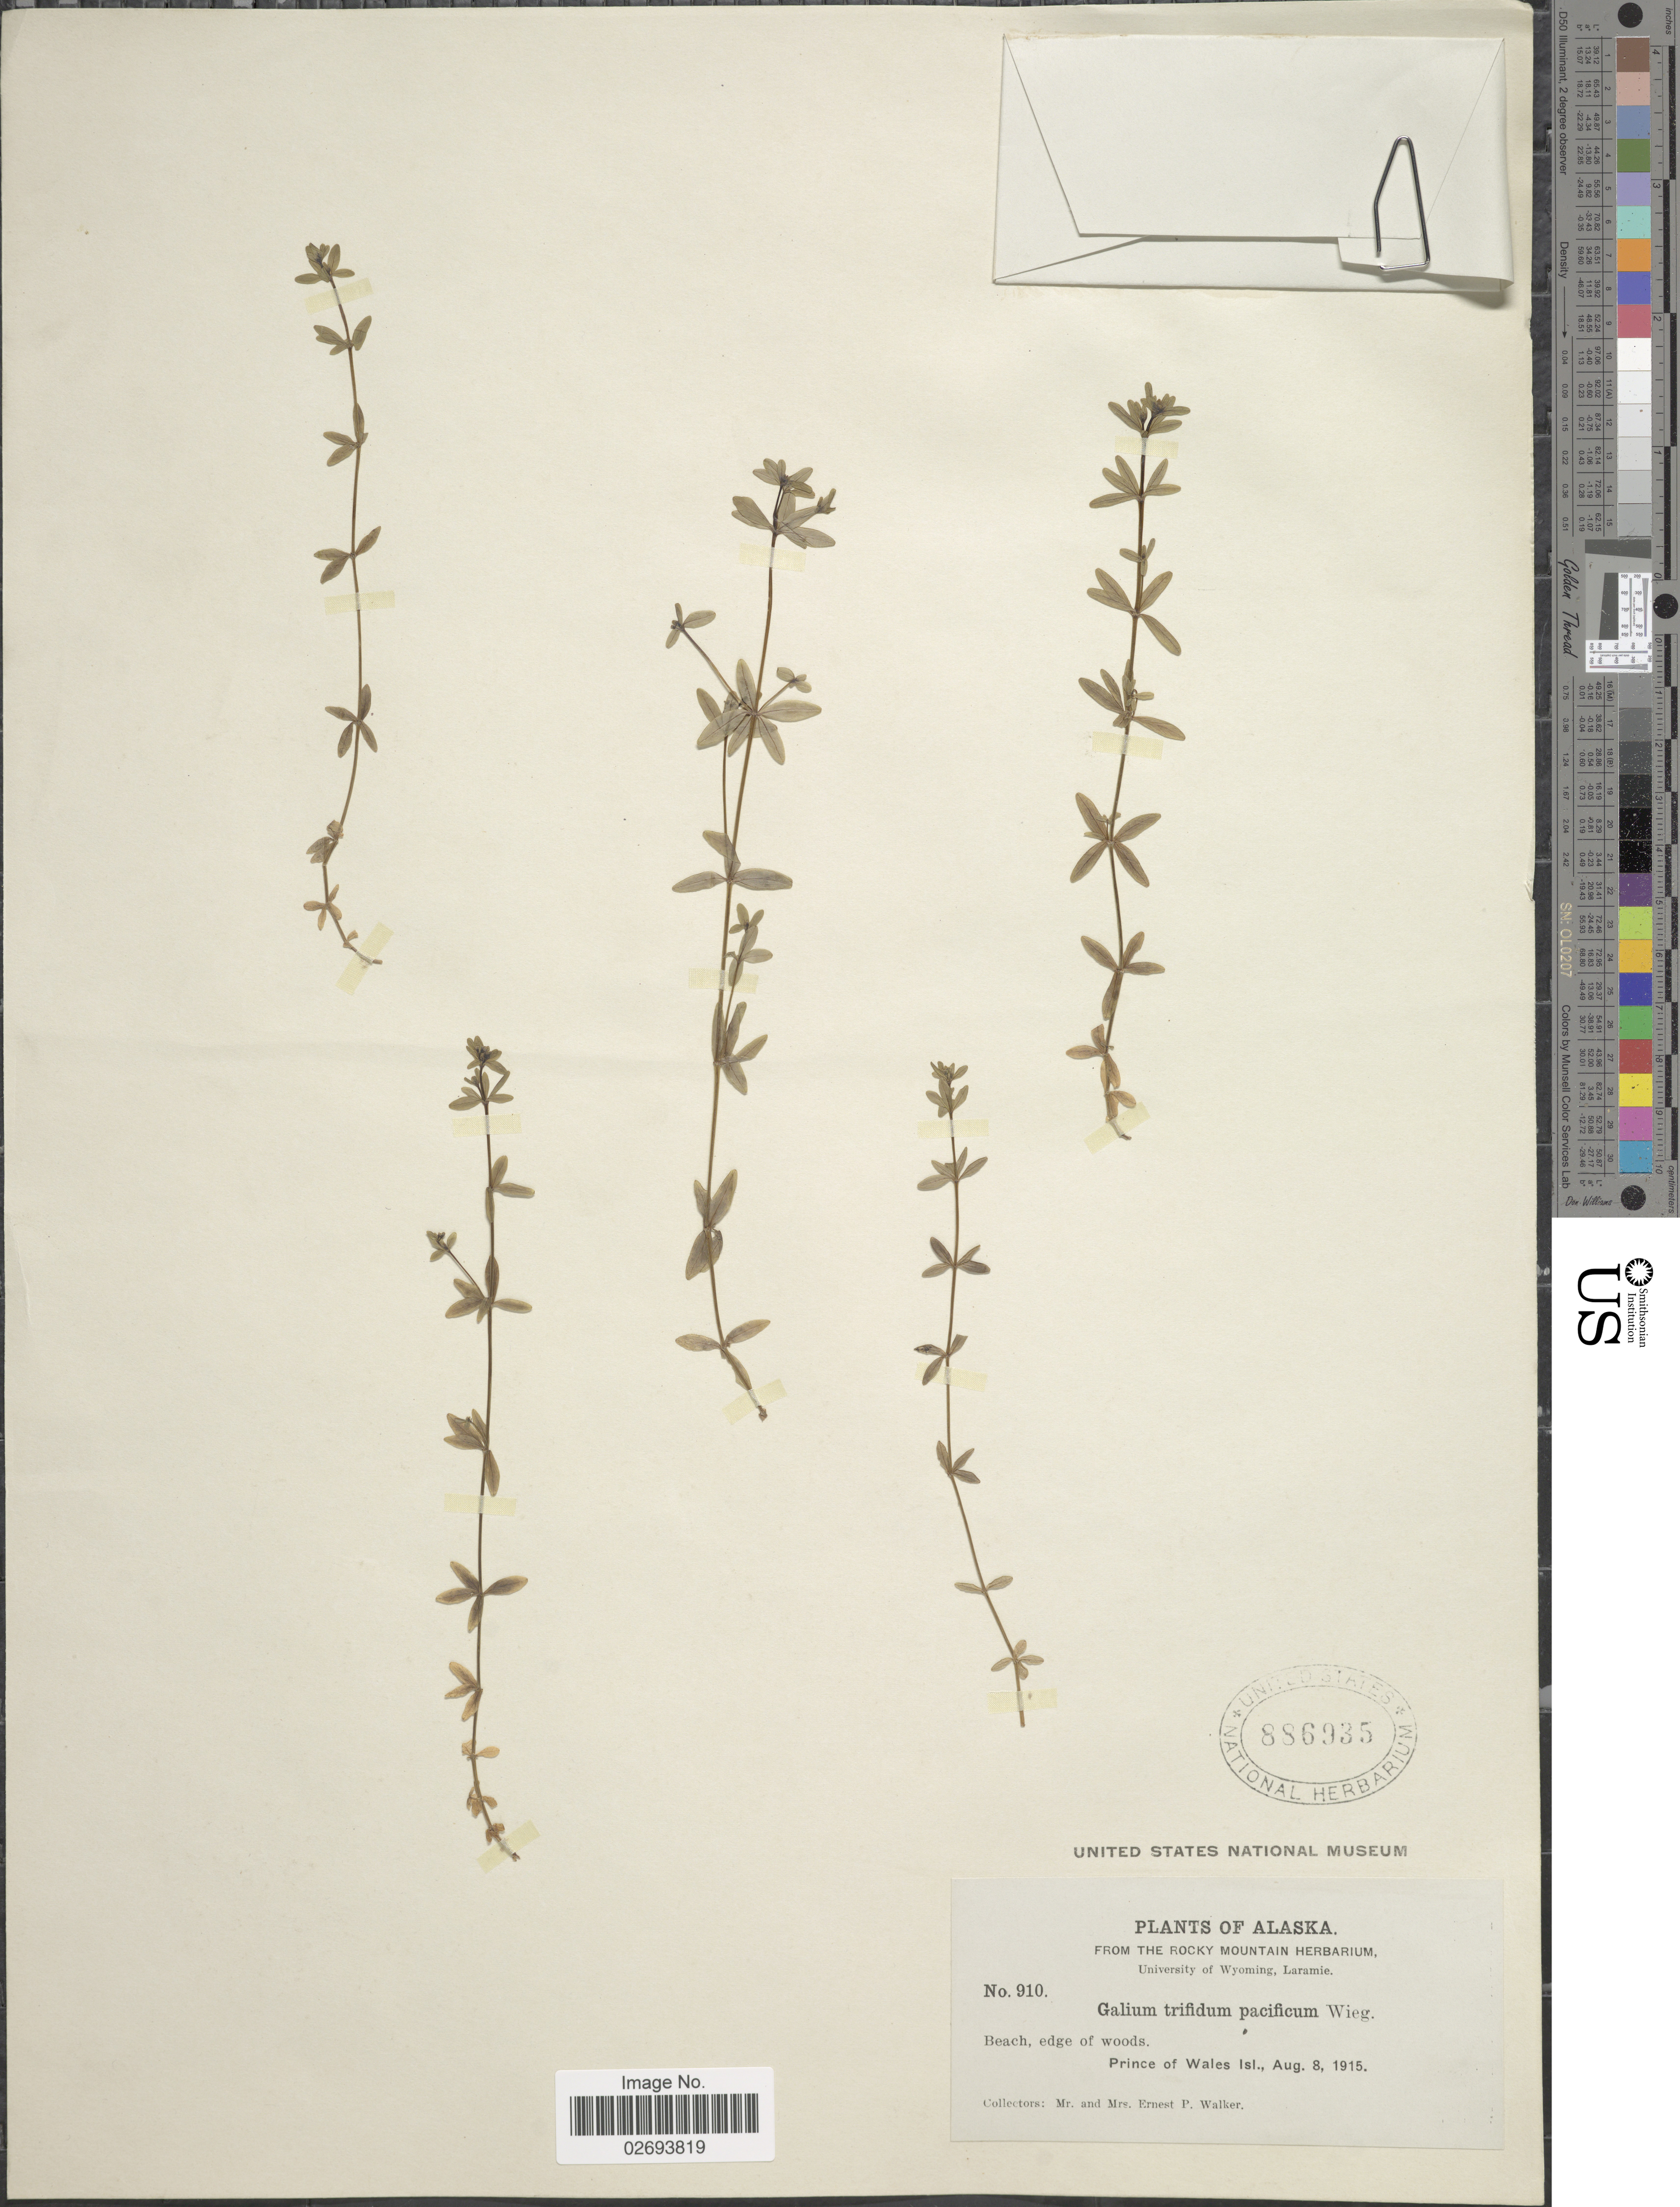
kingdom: Plantae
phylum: Tracheophyta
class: Magnoliopsida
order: Gentianales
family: Rubiaceae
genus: Galium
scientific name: Galium trifidum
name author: L.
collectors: E. P. Walker & E. Walker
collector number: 910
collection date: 1915-08-08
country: United States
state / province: Alaska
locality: Beach, edge of woods, Prince of Wales Isl.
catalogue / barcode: US 886935